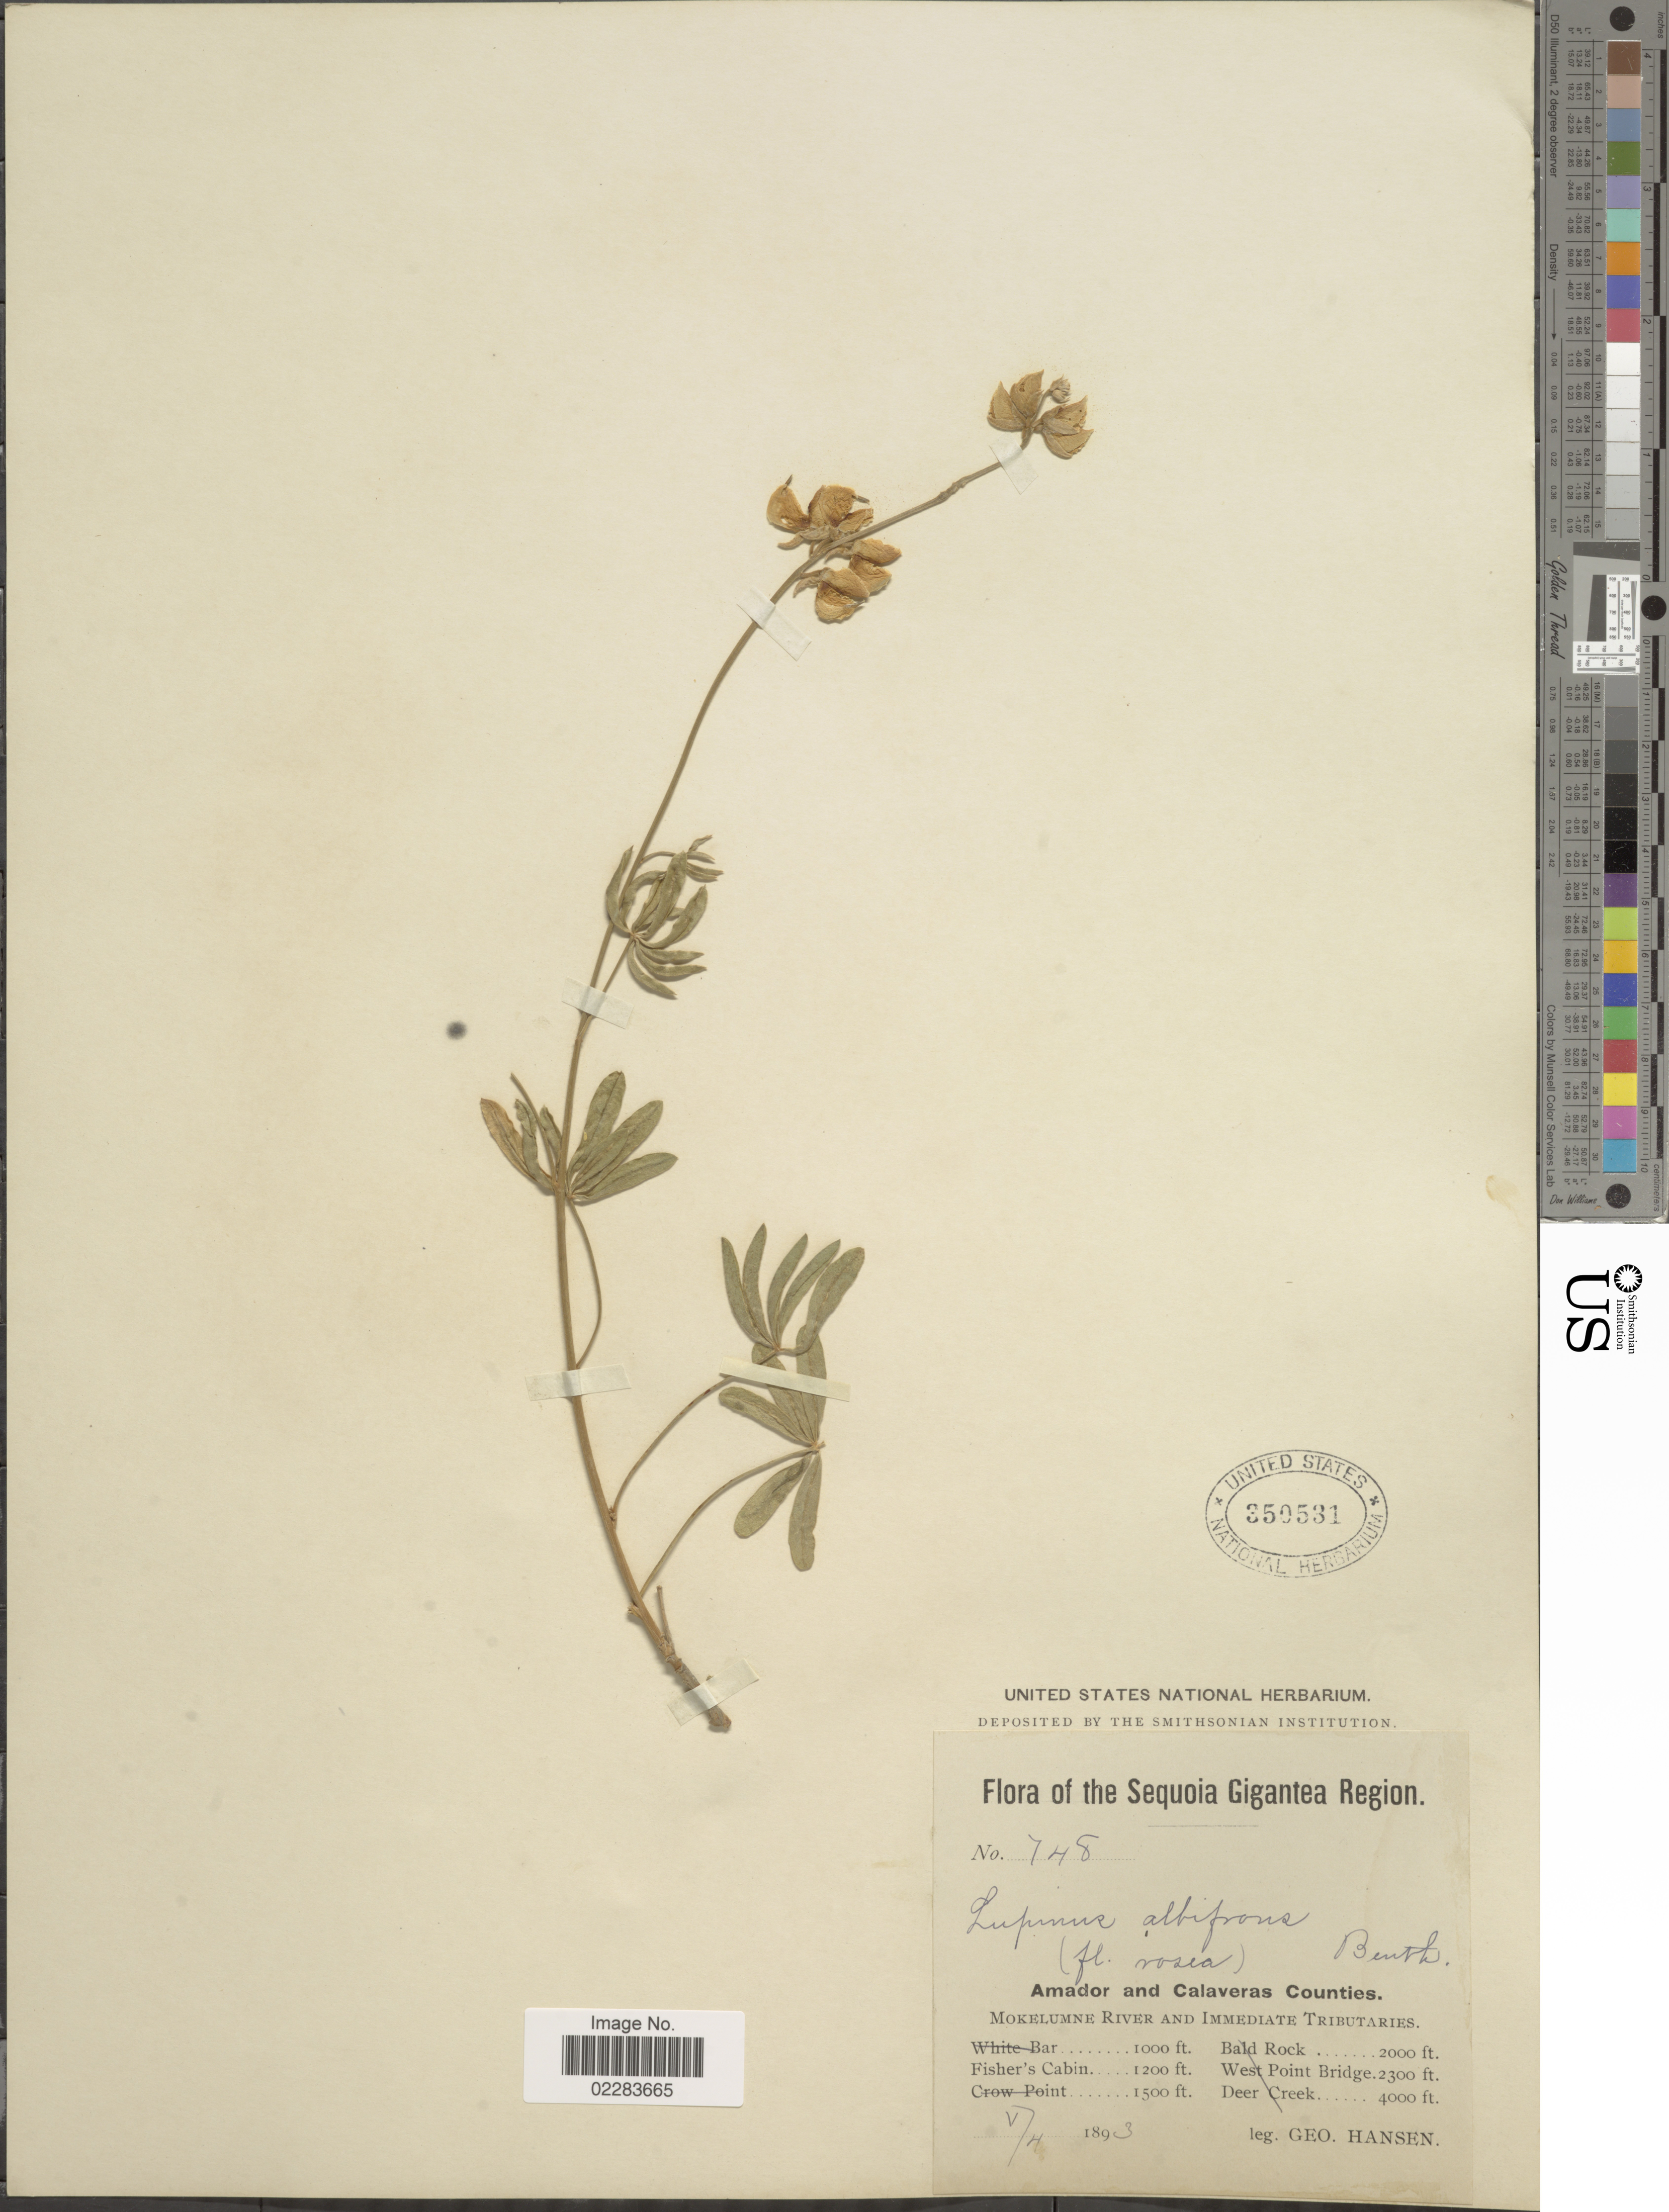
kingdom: Plantae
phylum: Tracheophyta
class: Magnoliopsida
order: Fabales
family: Fabaceae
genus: Lupinus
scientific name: Lupinus albifrons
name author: Benth.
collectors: G. Hansen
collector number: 748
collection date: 1893-05-04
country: United States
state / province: California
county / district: Calaveras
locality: Sequoia Gigantea Region. Amador and Calaveras Counties. Mokelumne River and Immediate Tributaries. Fisher's Cabin.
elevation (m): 366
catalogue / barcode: US 350531